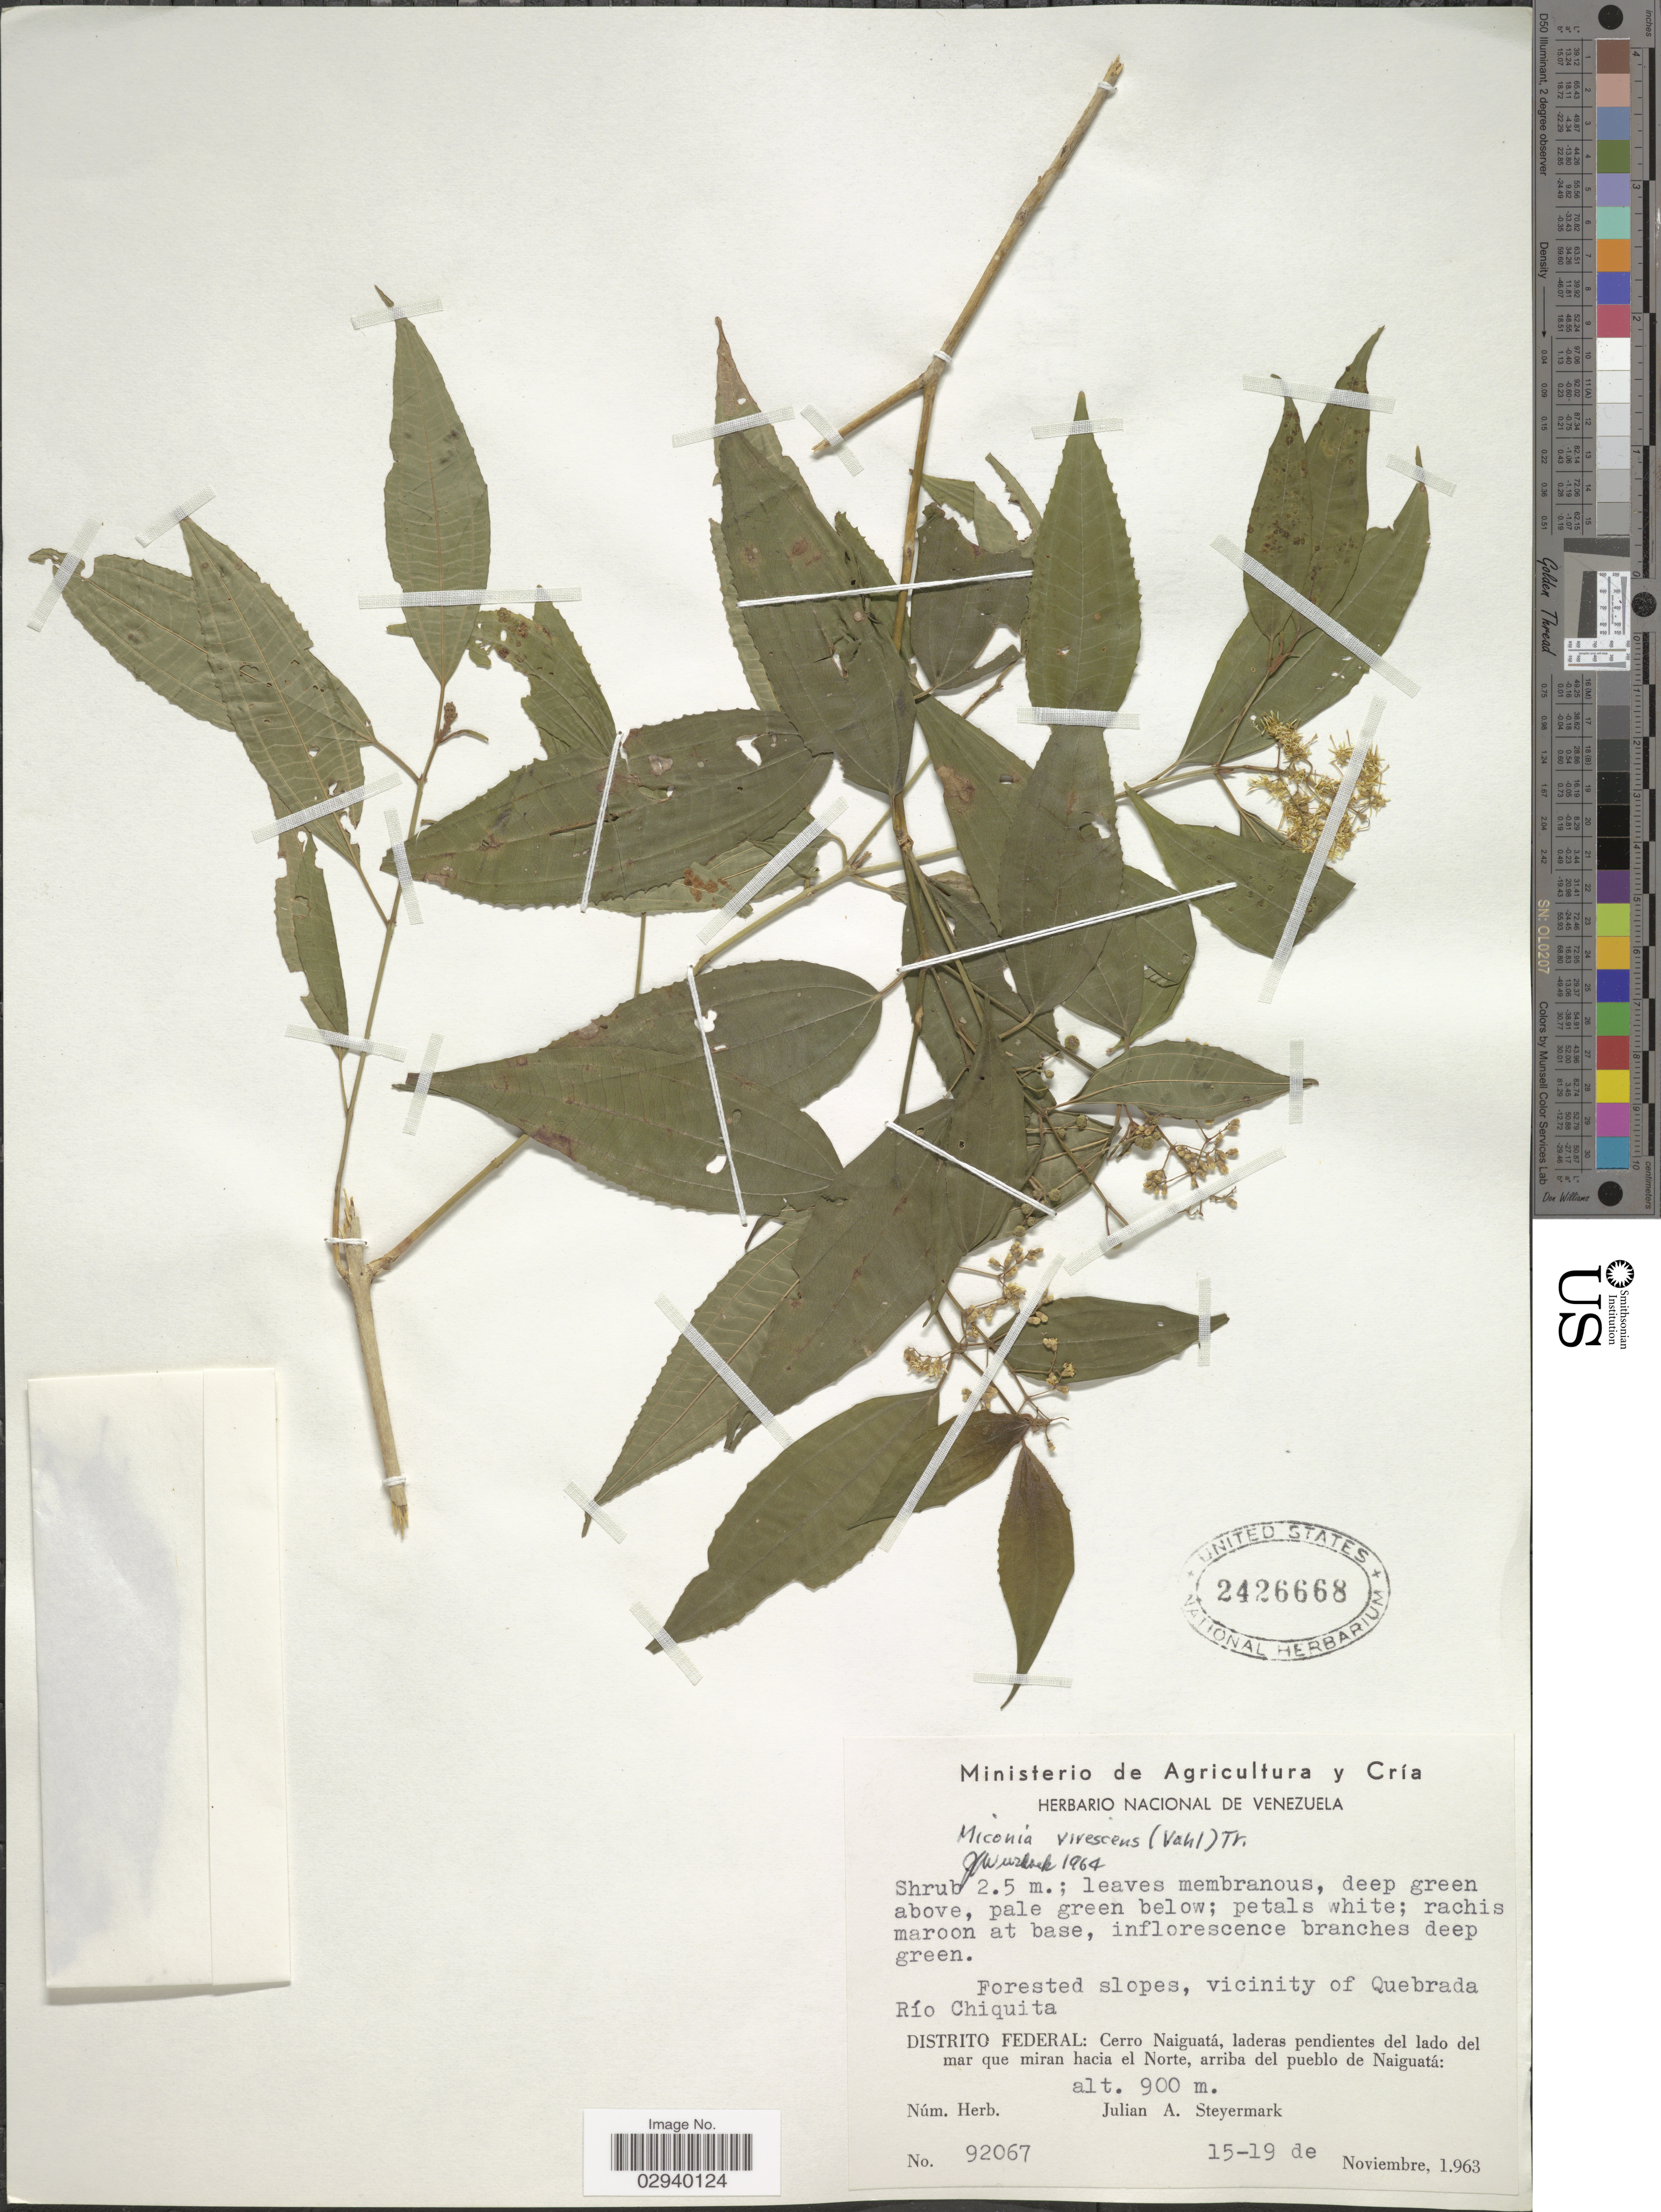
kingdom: Plantae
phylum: Tracheophyta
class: Magnoliopsida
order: Myrtales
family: Melastomataceae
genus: Miconia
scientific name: Miconia laevigata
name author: (L.) D. Don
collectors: J. Steyermark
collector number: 92067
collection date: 1963-11-15/1963-11-19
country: Venezuela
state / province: Distrito Federal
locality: Forested slopes, vicinity of Quebrada Río Chiquita. Distrito Federal: Cerro Naiguatá, laderas pendientes del lado del mar que miran hacia el Norte, arriba del pueblo de Naiguatá.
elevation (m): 900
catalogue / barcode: US 2426668